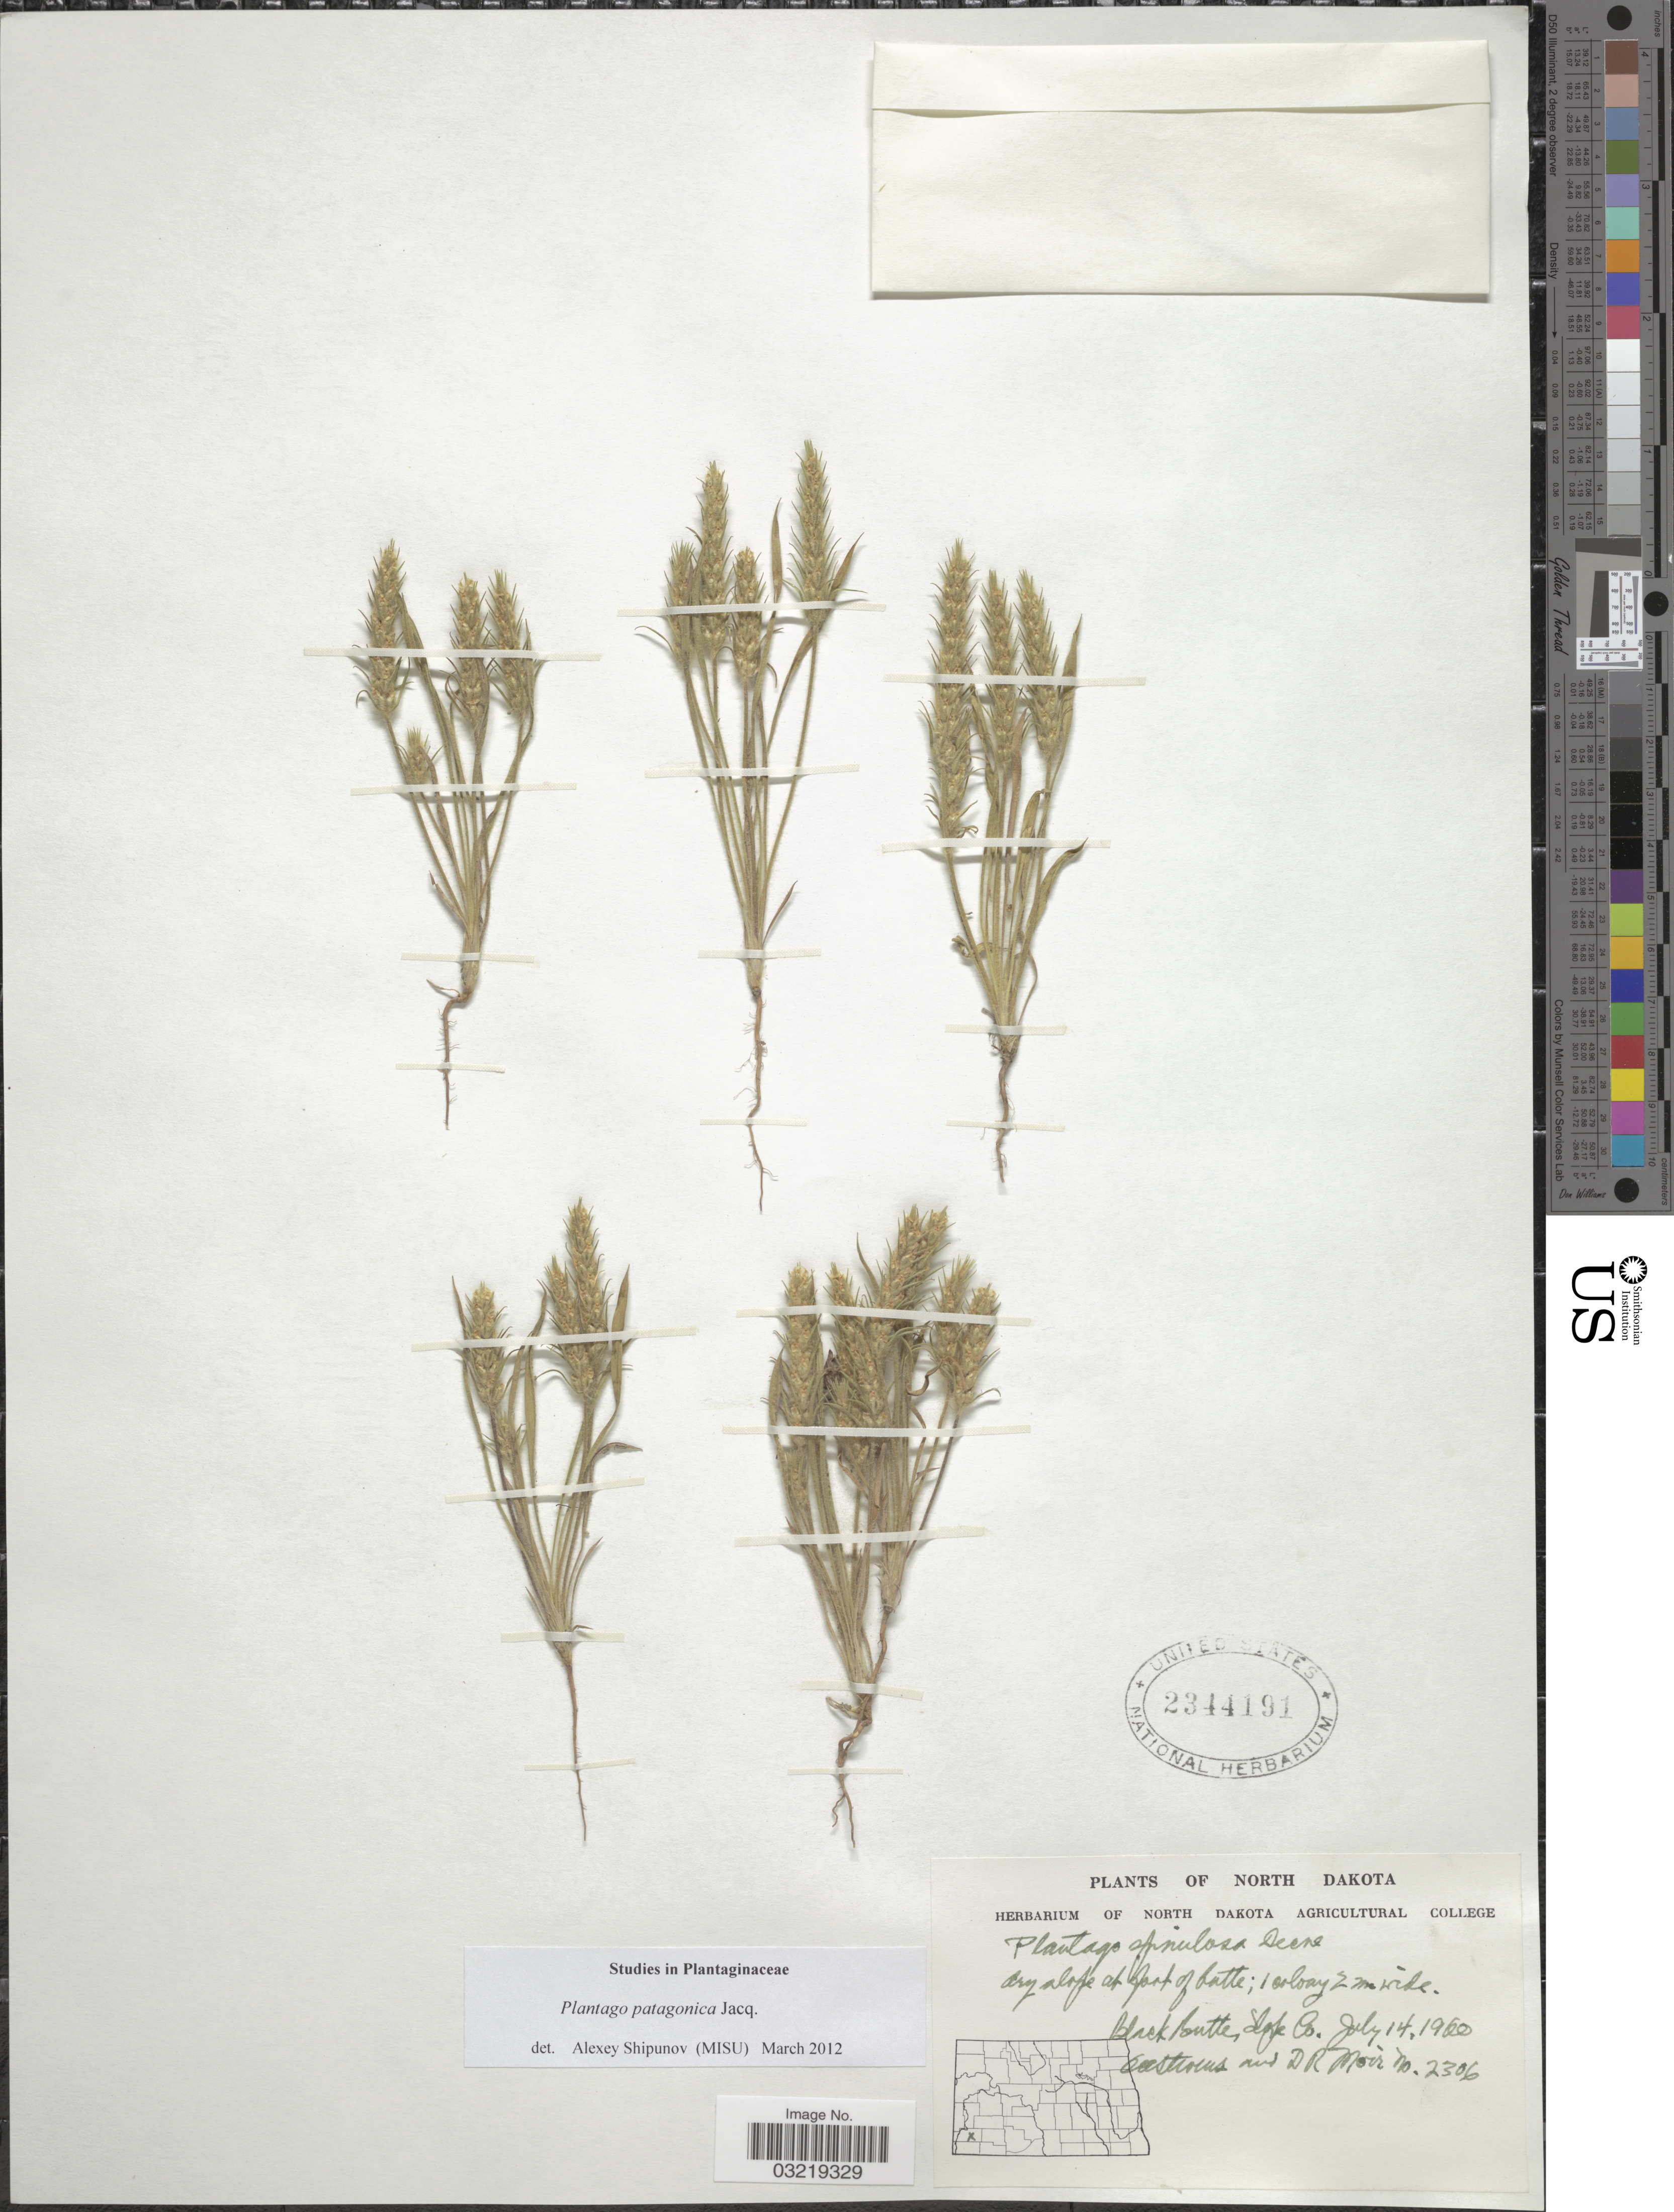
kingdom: Plantae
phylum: Tracheophyta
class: Magnoliopsida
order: Lamiales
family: Plantaginaceae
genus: Plantago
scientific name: Plantago patagonica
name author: Jacq.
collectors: O. A. Stevens & D. Moir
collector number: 2306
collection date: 1960-07-14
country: United States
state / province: North Dakota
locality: Black Butte, Slope Co.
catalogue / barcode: US 2344191